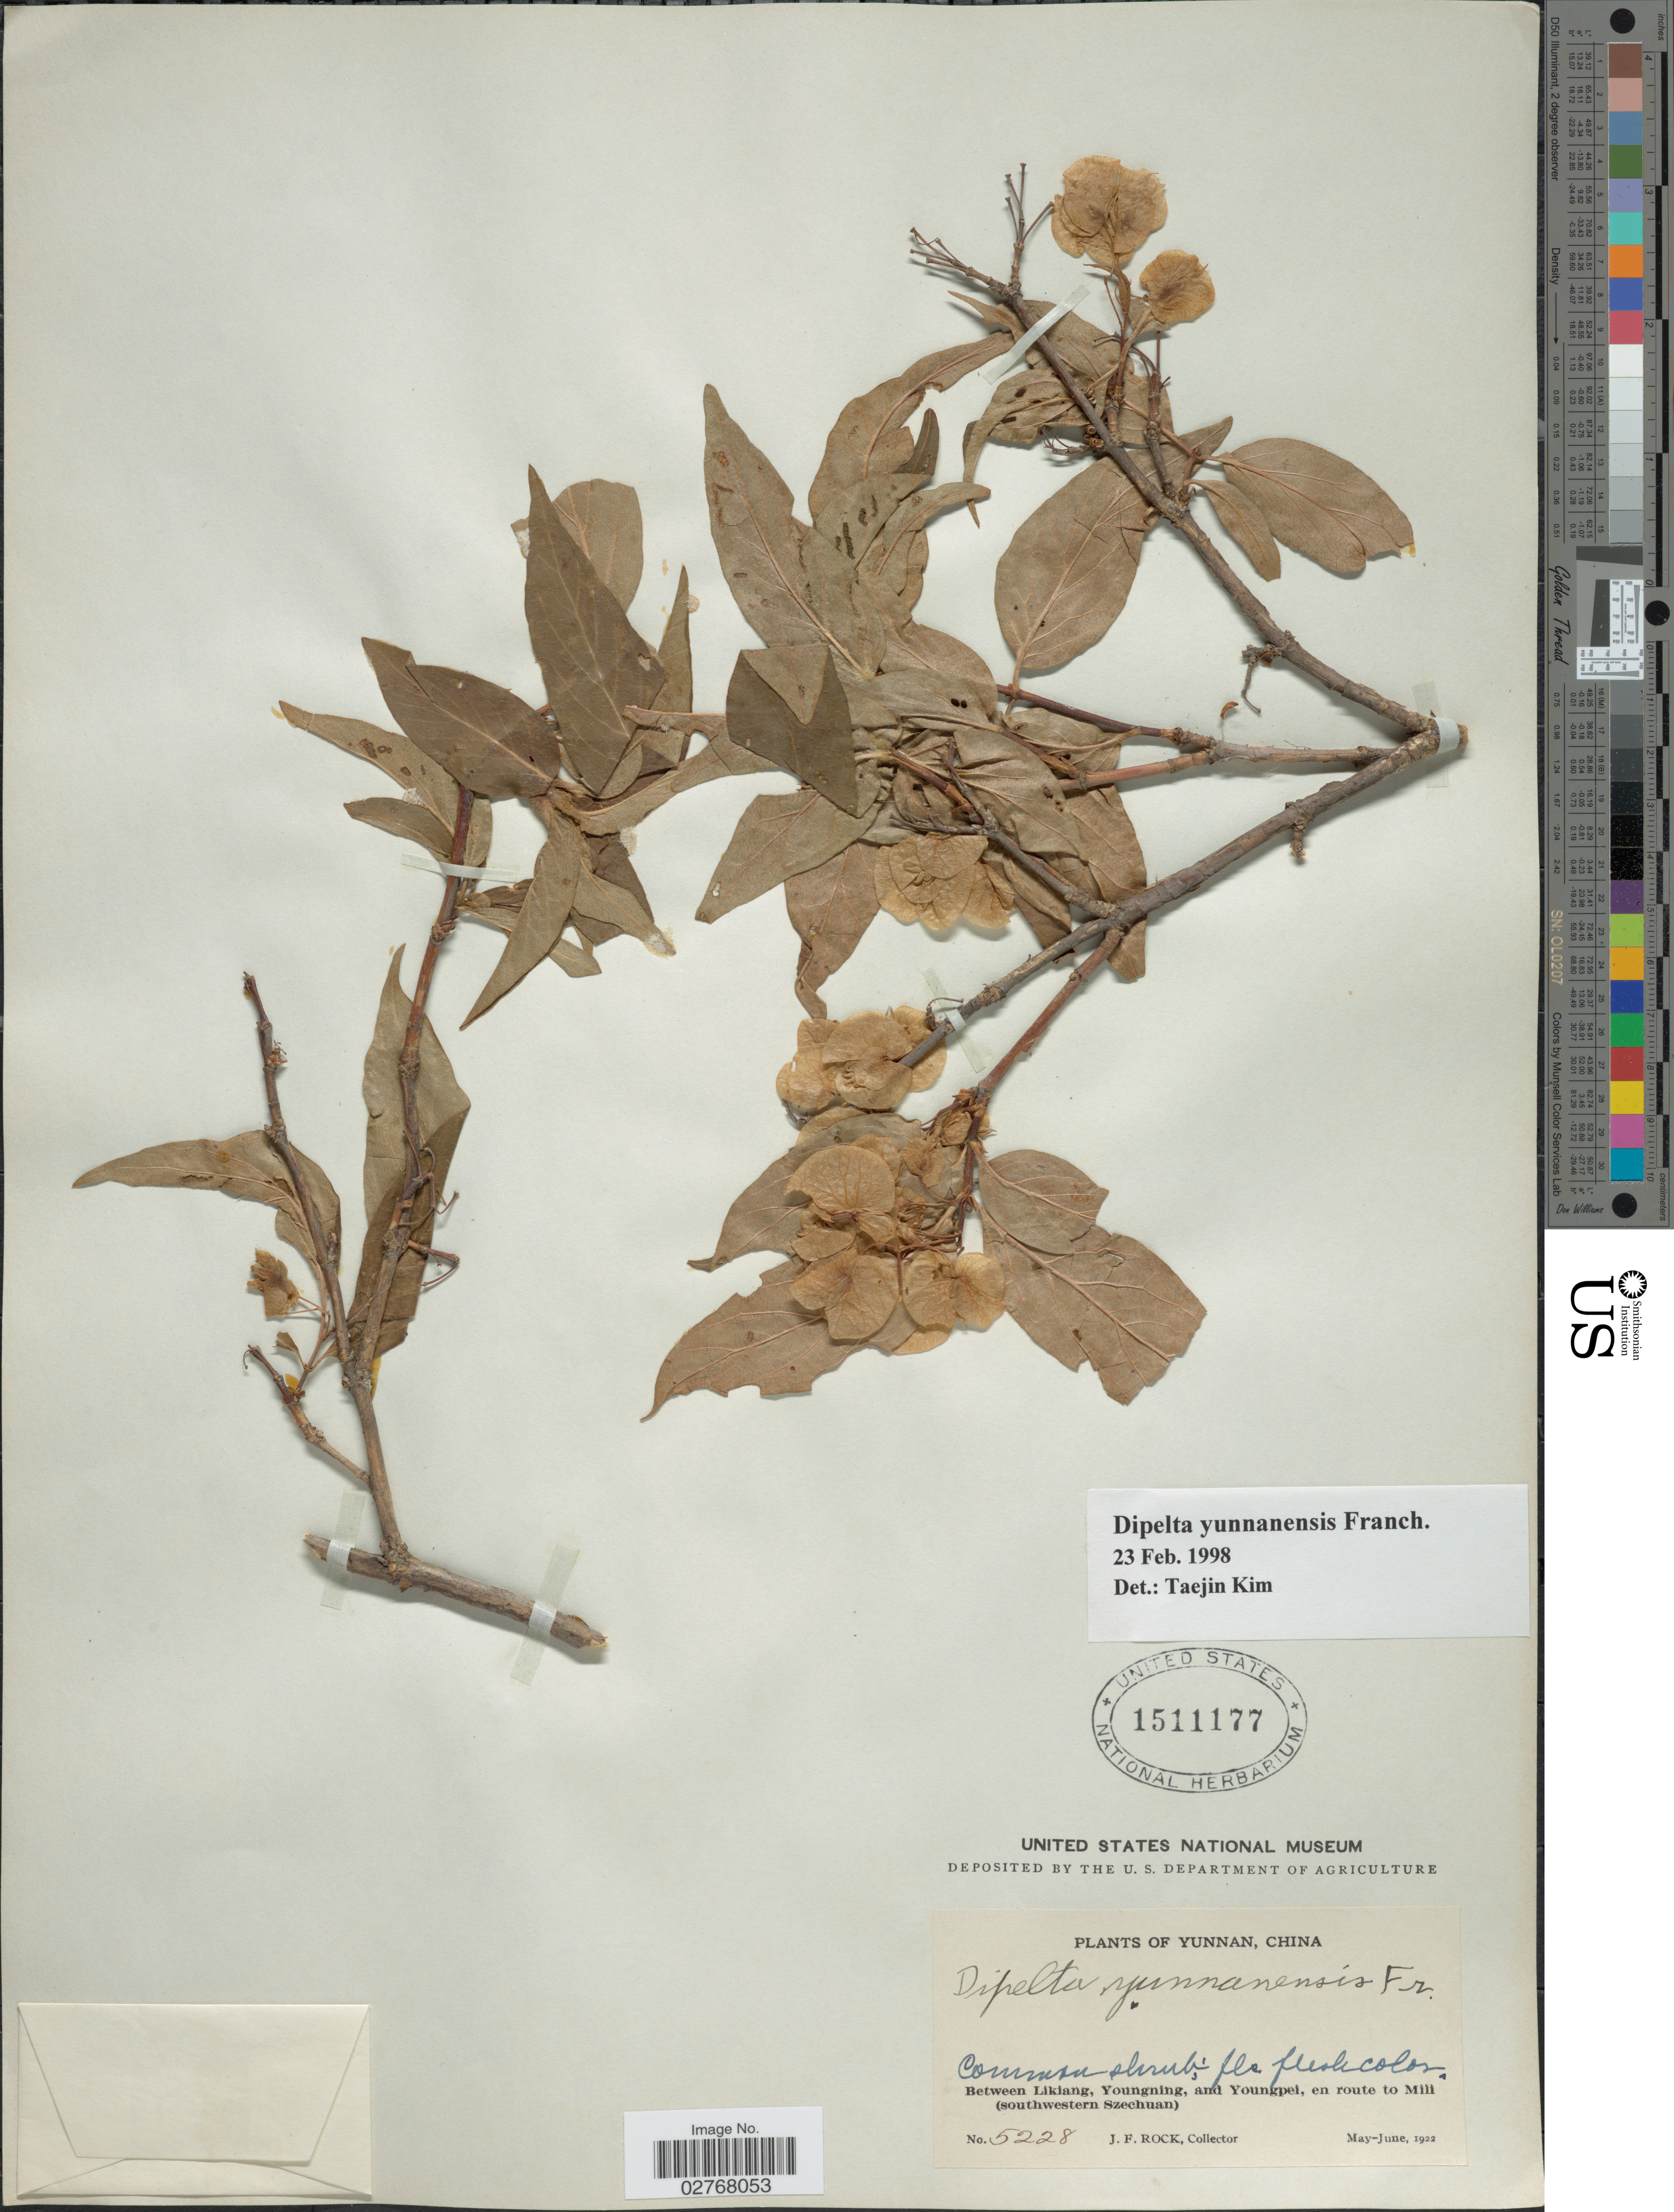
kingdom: Plantae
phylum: Tracheophyta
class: Magnoliopsida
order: Dipsacales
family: Caprifoliaceae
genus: Dipelta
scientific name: Dipelta yunnanensis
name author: Franch.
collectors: J. Rock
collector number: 5228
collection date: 1922-05/1922-06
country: China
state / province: Yunnan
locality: Between Likiang, Youngning, and Younpei, en route to Mili (southwestern Szechuan).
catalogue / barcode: US 1511177